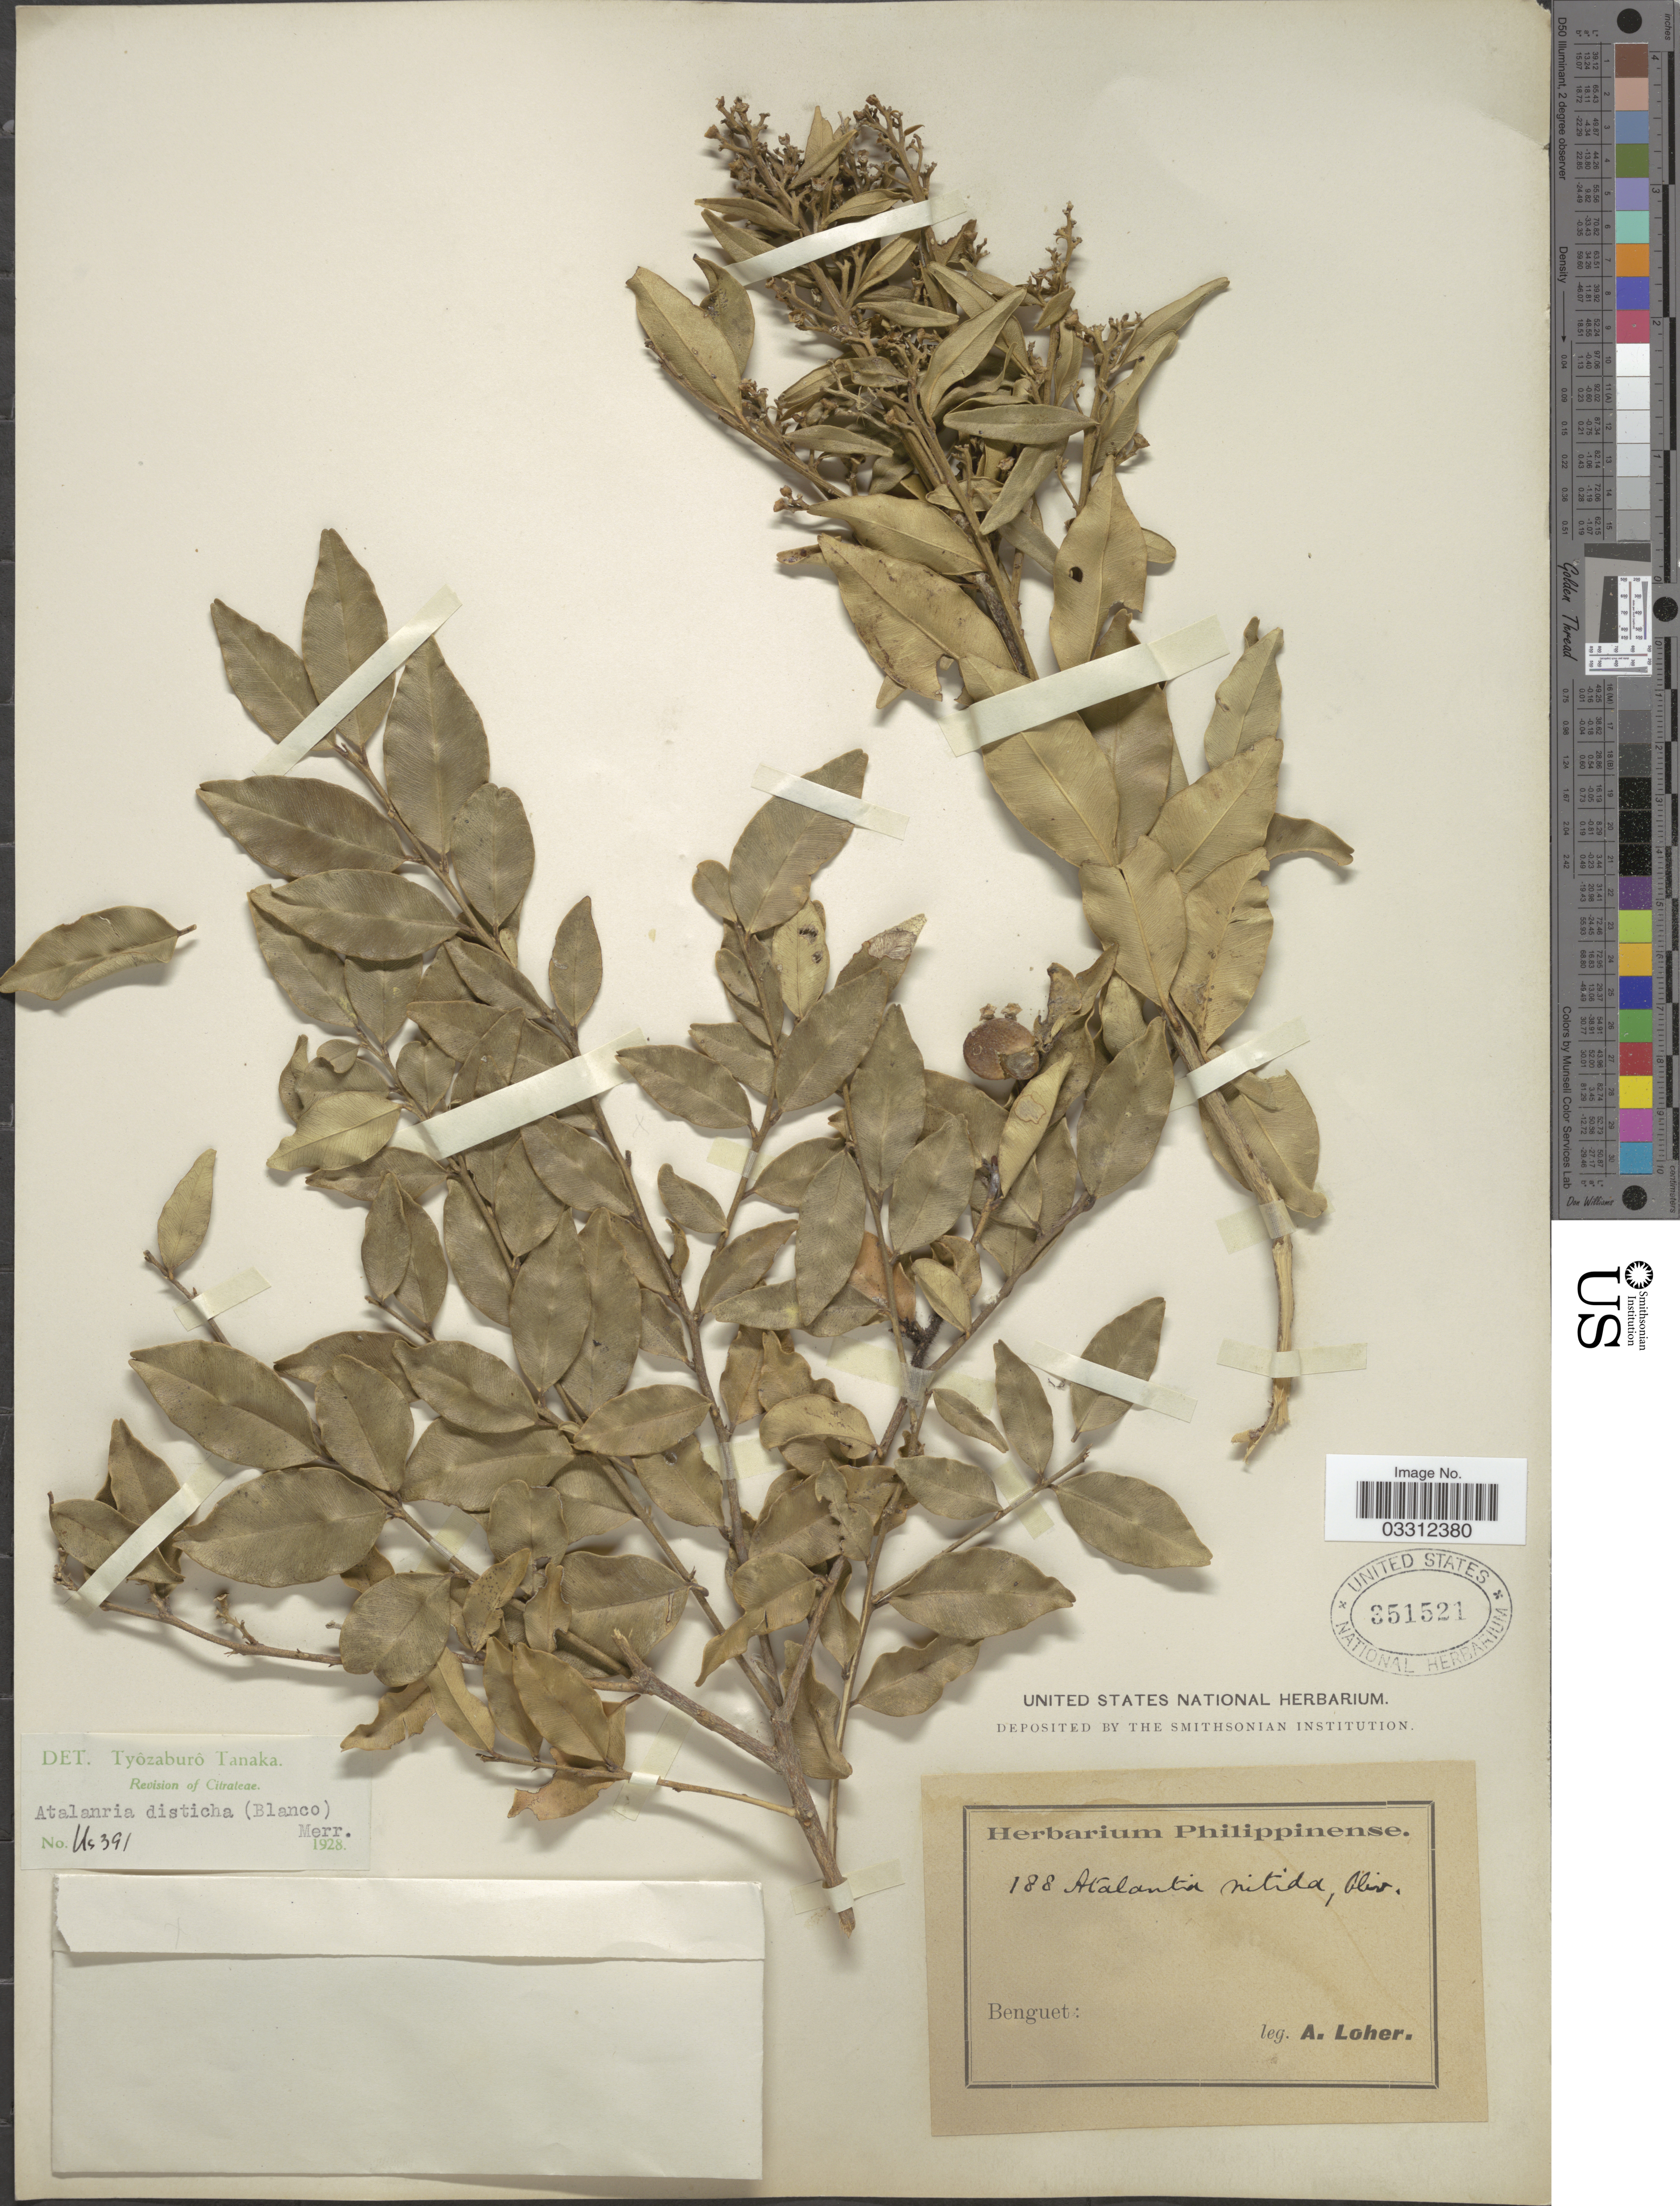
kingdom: Plantae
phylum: Tracheophyta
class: Magnoliopsida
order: Sapindales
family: Rutaceae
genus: Atalantia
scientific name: Atalantia racemosa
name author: Wight ex Hook.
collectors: A. Loher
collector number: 188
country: Philippines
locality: Benguet.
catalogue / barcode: US 351521